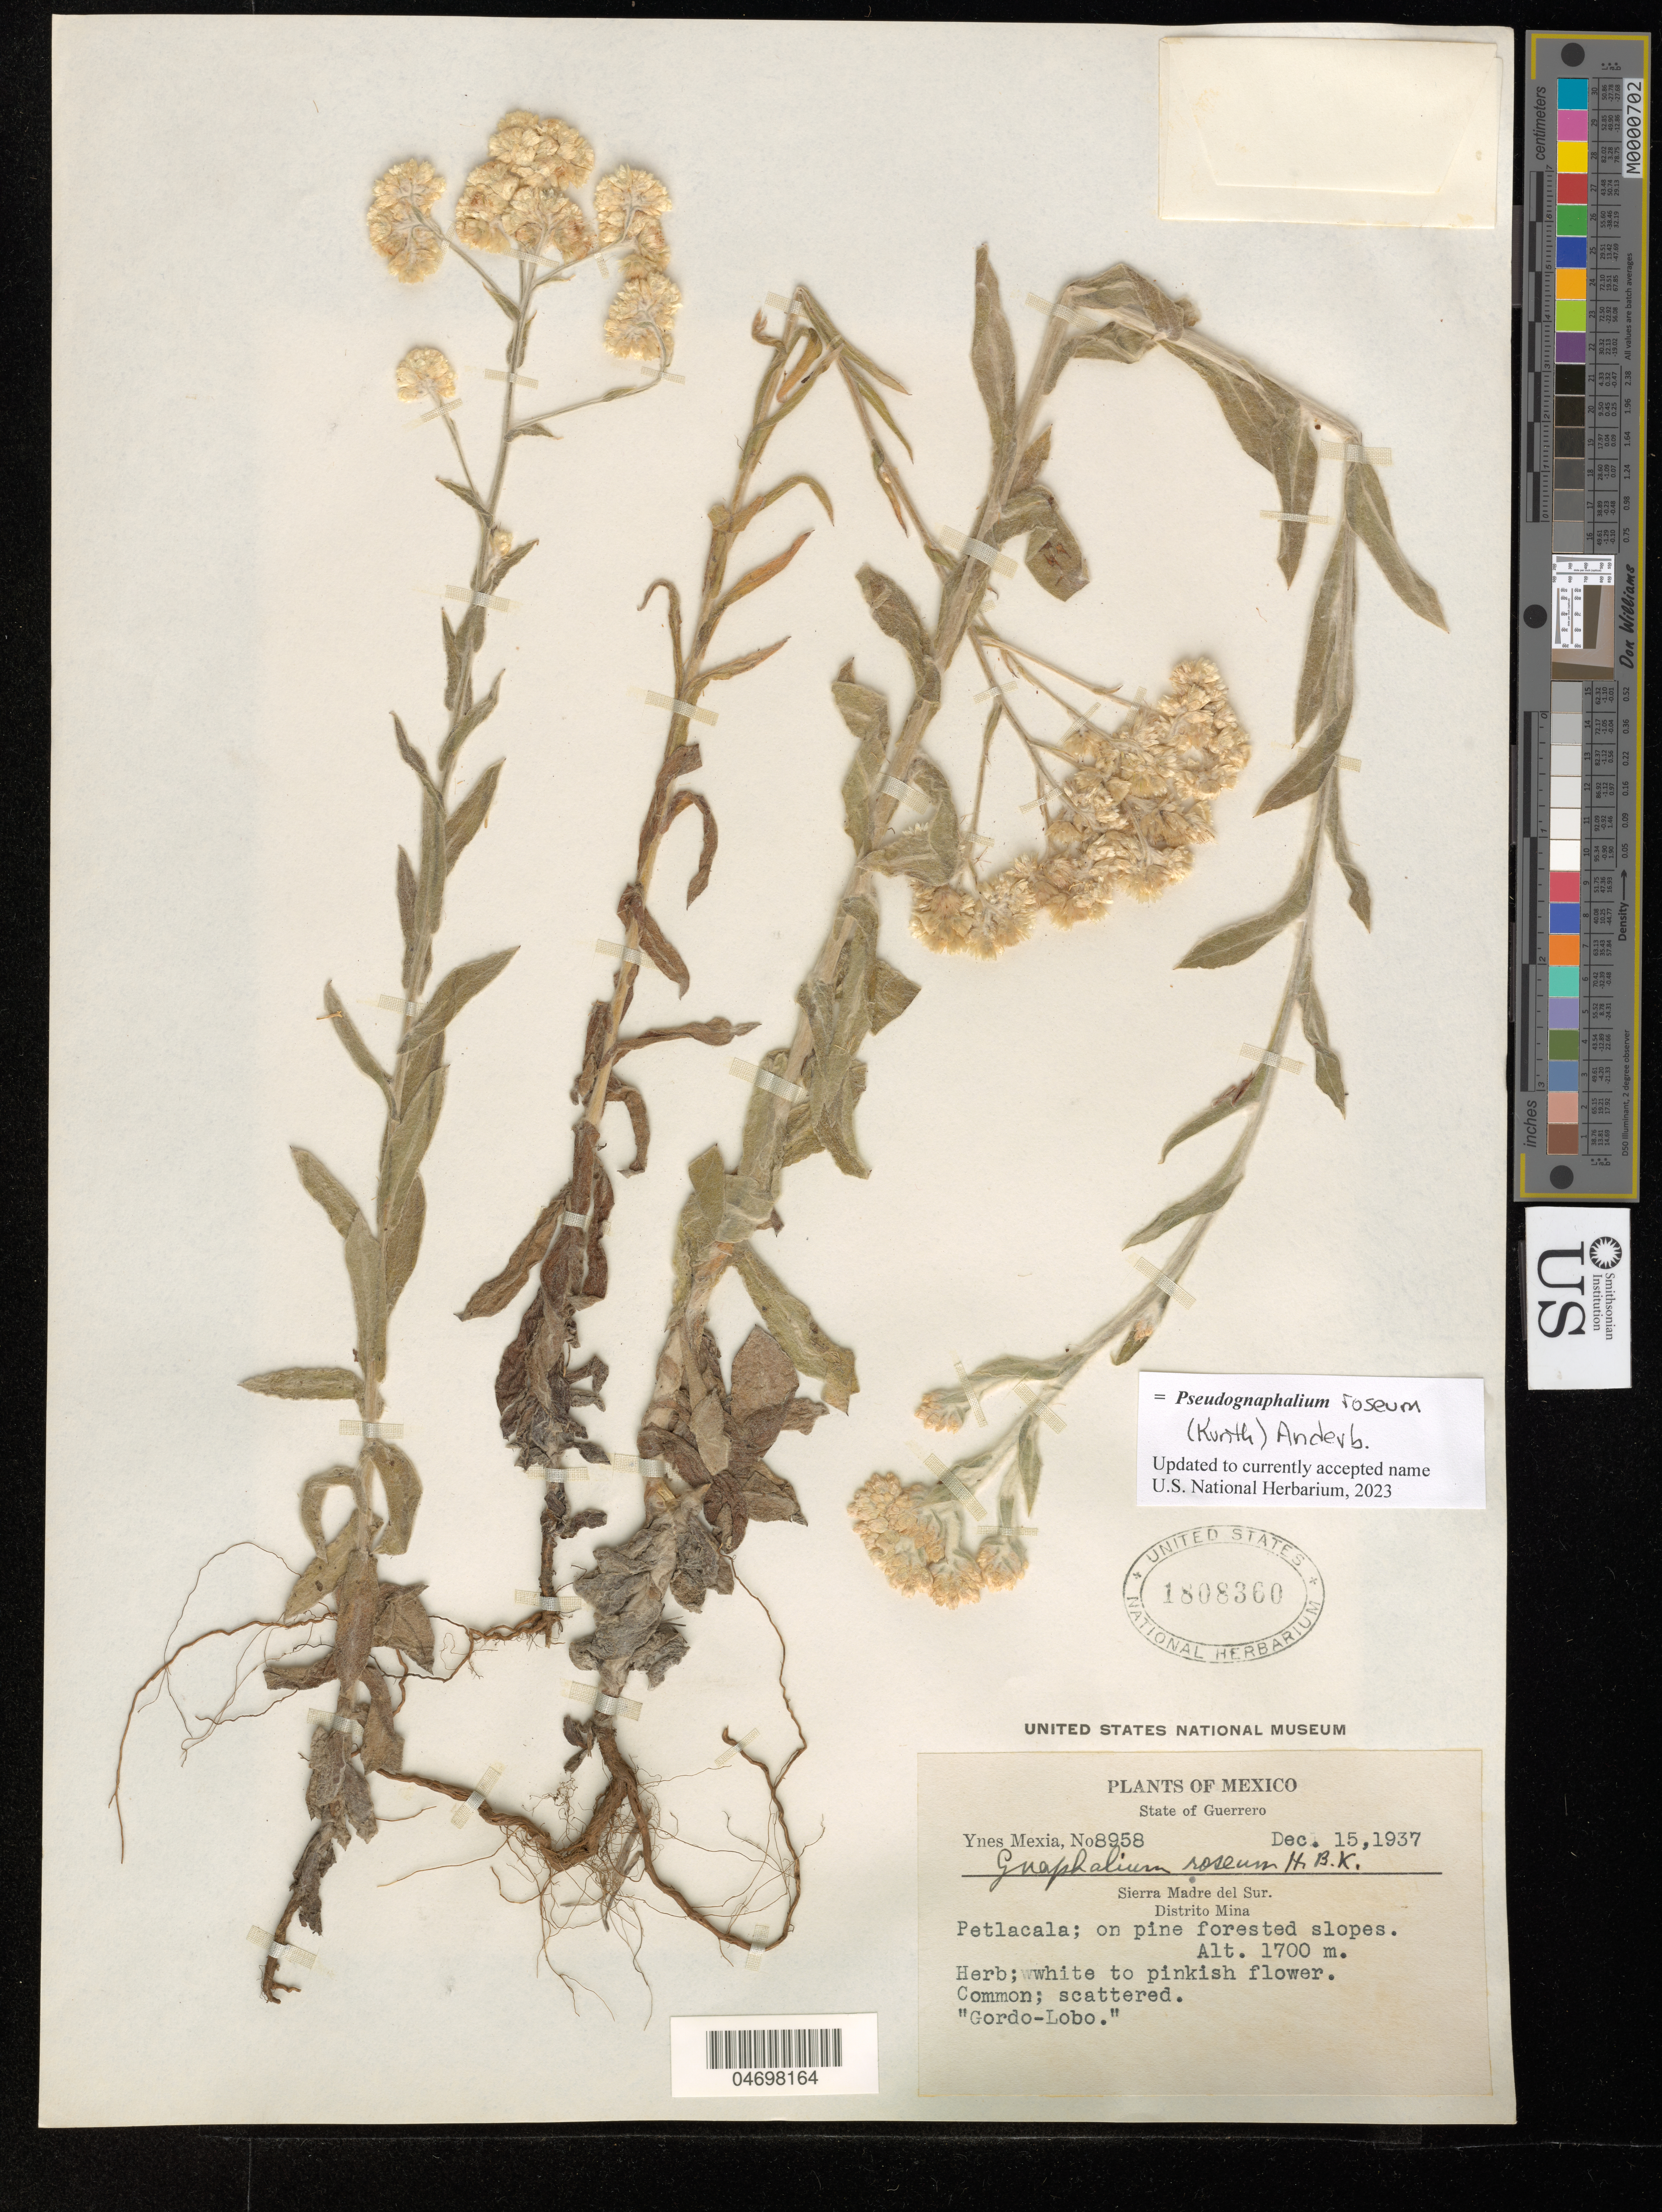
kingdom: Plantae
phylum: Tracheophyta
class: Magnoliopsida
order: Asterales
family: Asteraceae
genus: Pseudognaphalium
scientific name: Pseudognaphalium roseum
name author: (Kunth) Anderb.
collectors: Y. Mexia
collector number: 8958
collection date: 1937-12-15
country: Mexico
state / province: Guerrero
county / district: Mina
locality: Sierra Madre del Sur, Petlacala; floor of pine forested slope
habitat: on pine forested slopes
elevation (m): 1700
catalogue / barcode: US 1808360